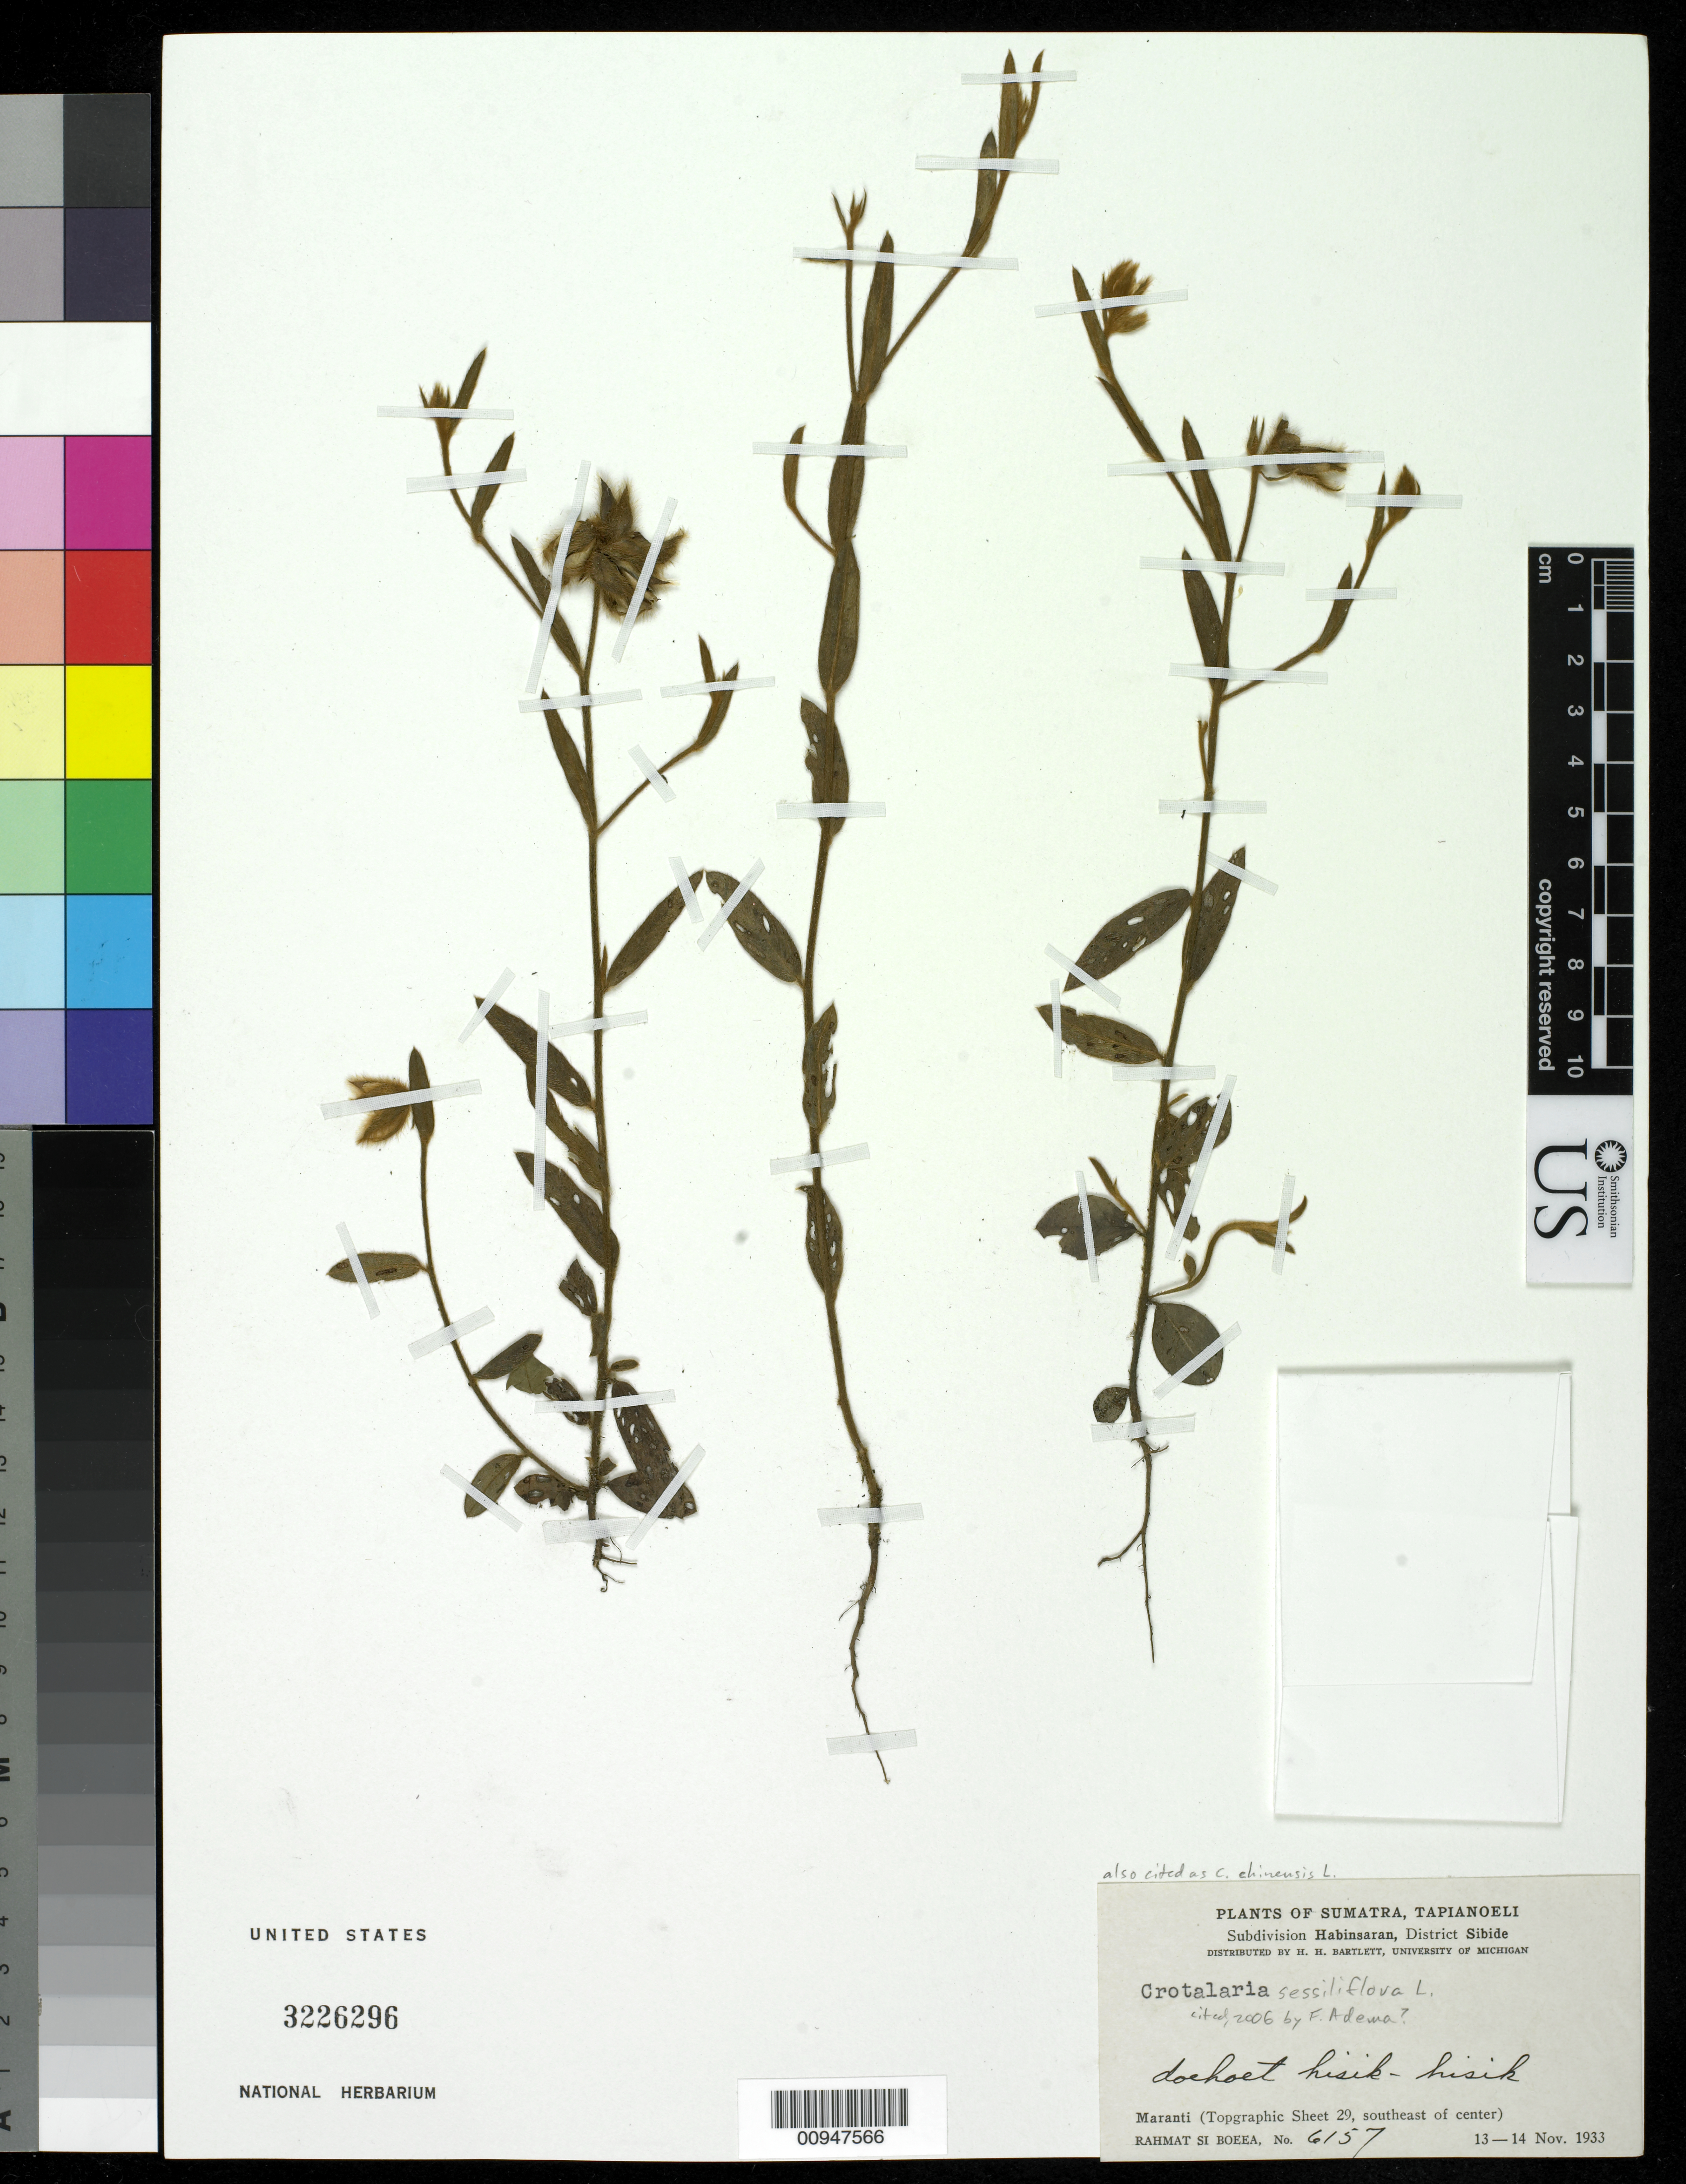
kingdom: Plantae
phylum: Tracheophyta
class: Magnoliopsida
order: Fabales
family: Fabaceae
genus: Crotalaria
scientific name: Crotalaria sessilifolia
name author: L.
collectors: Rahmat Si Boeea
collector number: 6157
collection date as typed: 13 Nov 1933 to 14 Nov 1933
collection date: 1933-11-13/1933-11-14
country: Indonesia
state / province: Sumatra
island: Sumatra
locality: Maranti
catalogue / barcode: US 3226296